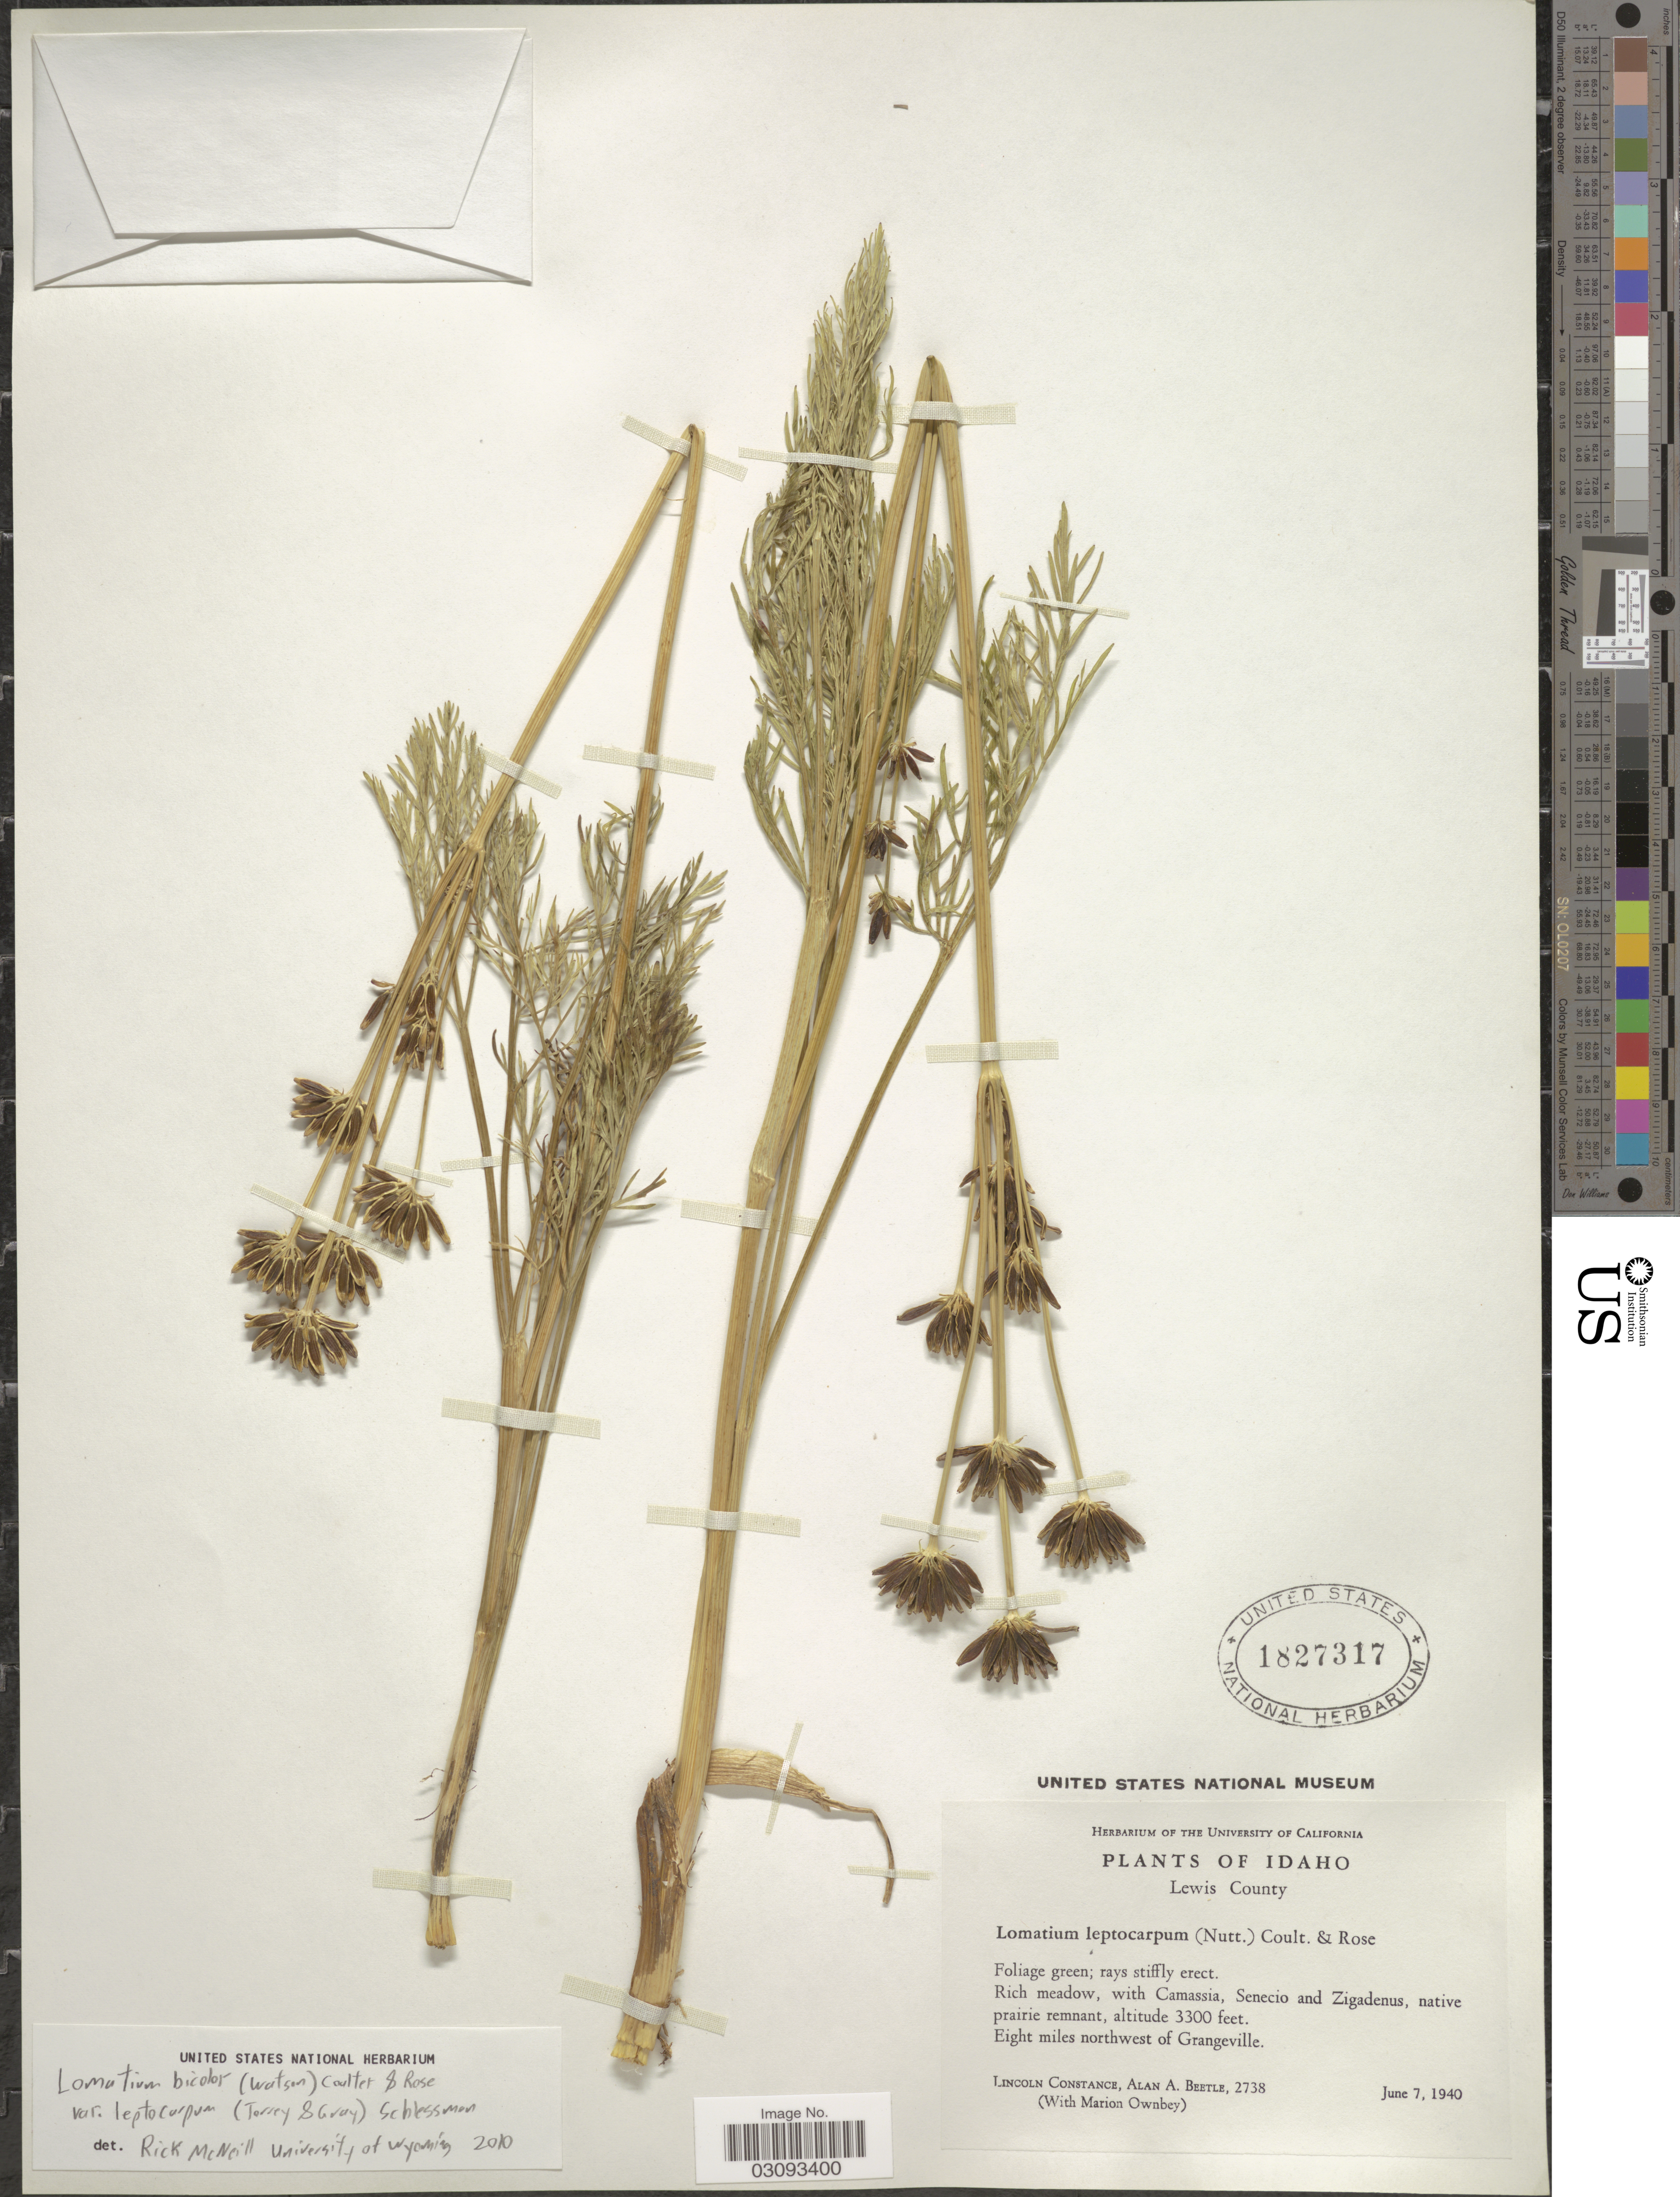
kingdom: Plantae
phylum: Tracheophyta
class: Magnoliopsida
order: Apiales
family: Apiaceae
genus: Lomatium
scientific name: Lomatium bicolor var. leptocarpum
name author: (Torr. & A. Gray) Schlessman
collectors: L. Constance, A. A. Beetle & M. Ownbey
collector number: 2738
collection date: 1940-06-07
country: United States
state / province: Idaho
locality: Lewis County. Eight miles northwest of Grangeville.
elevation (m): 1006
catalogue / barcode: US 1827317